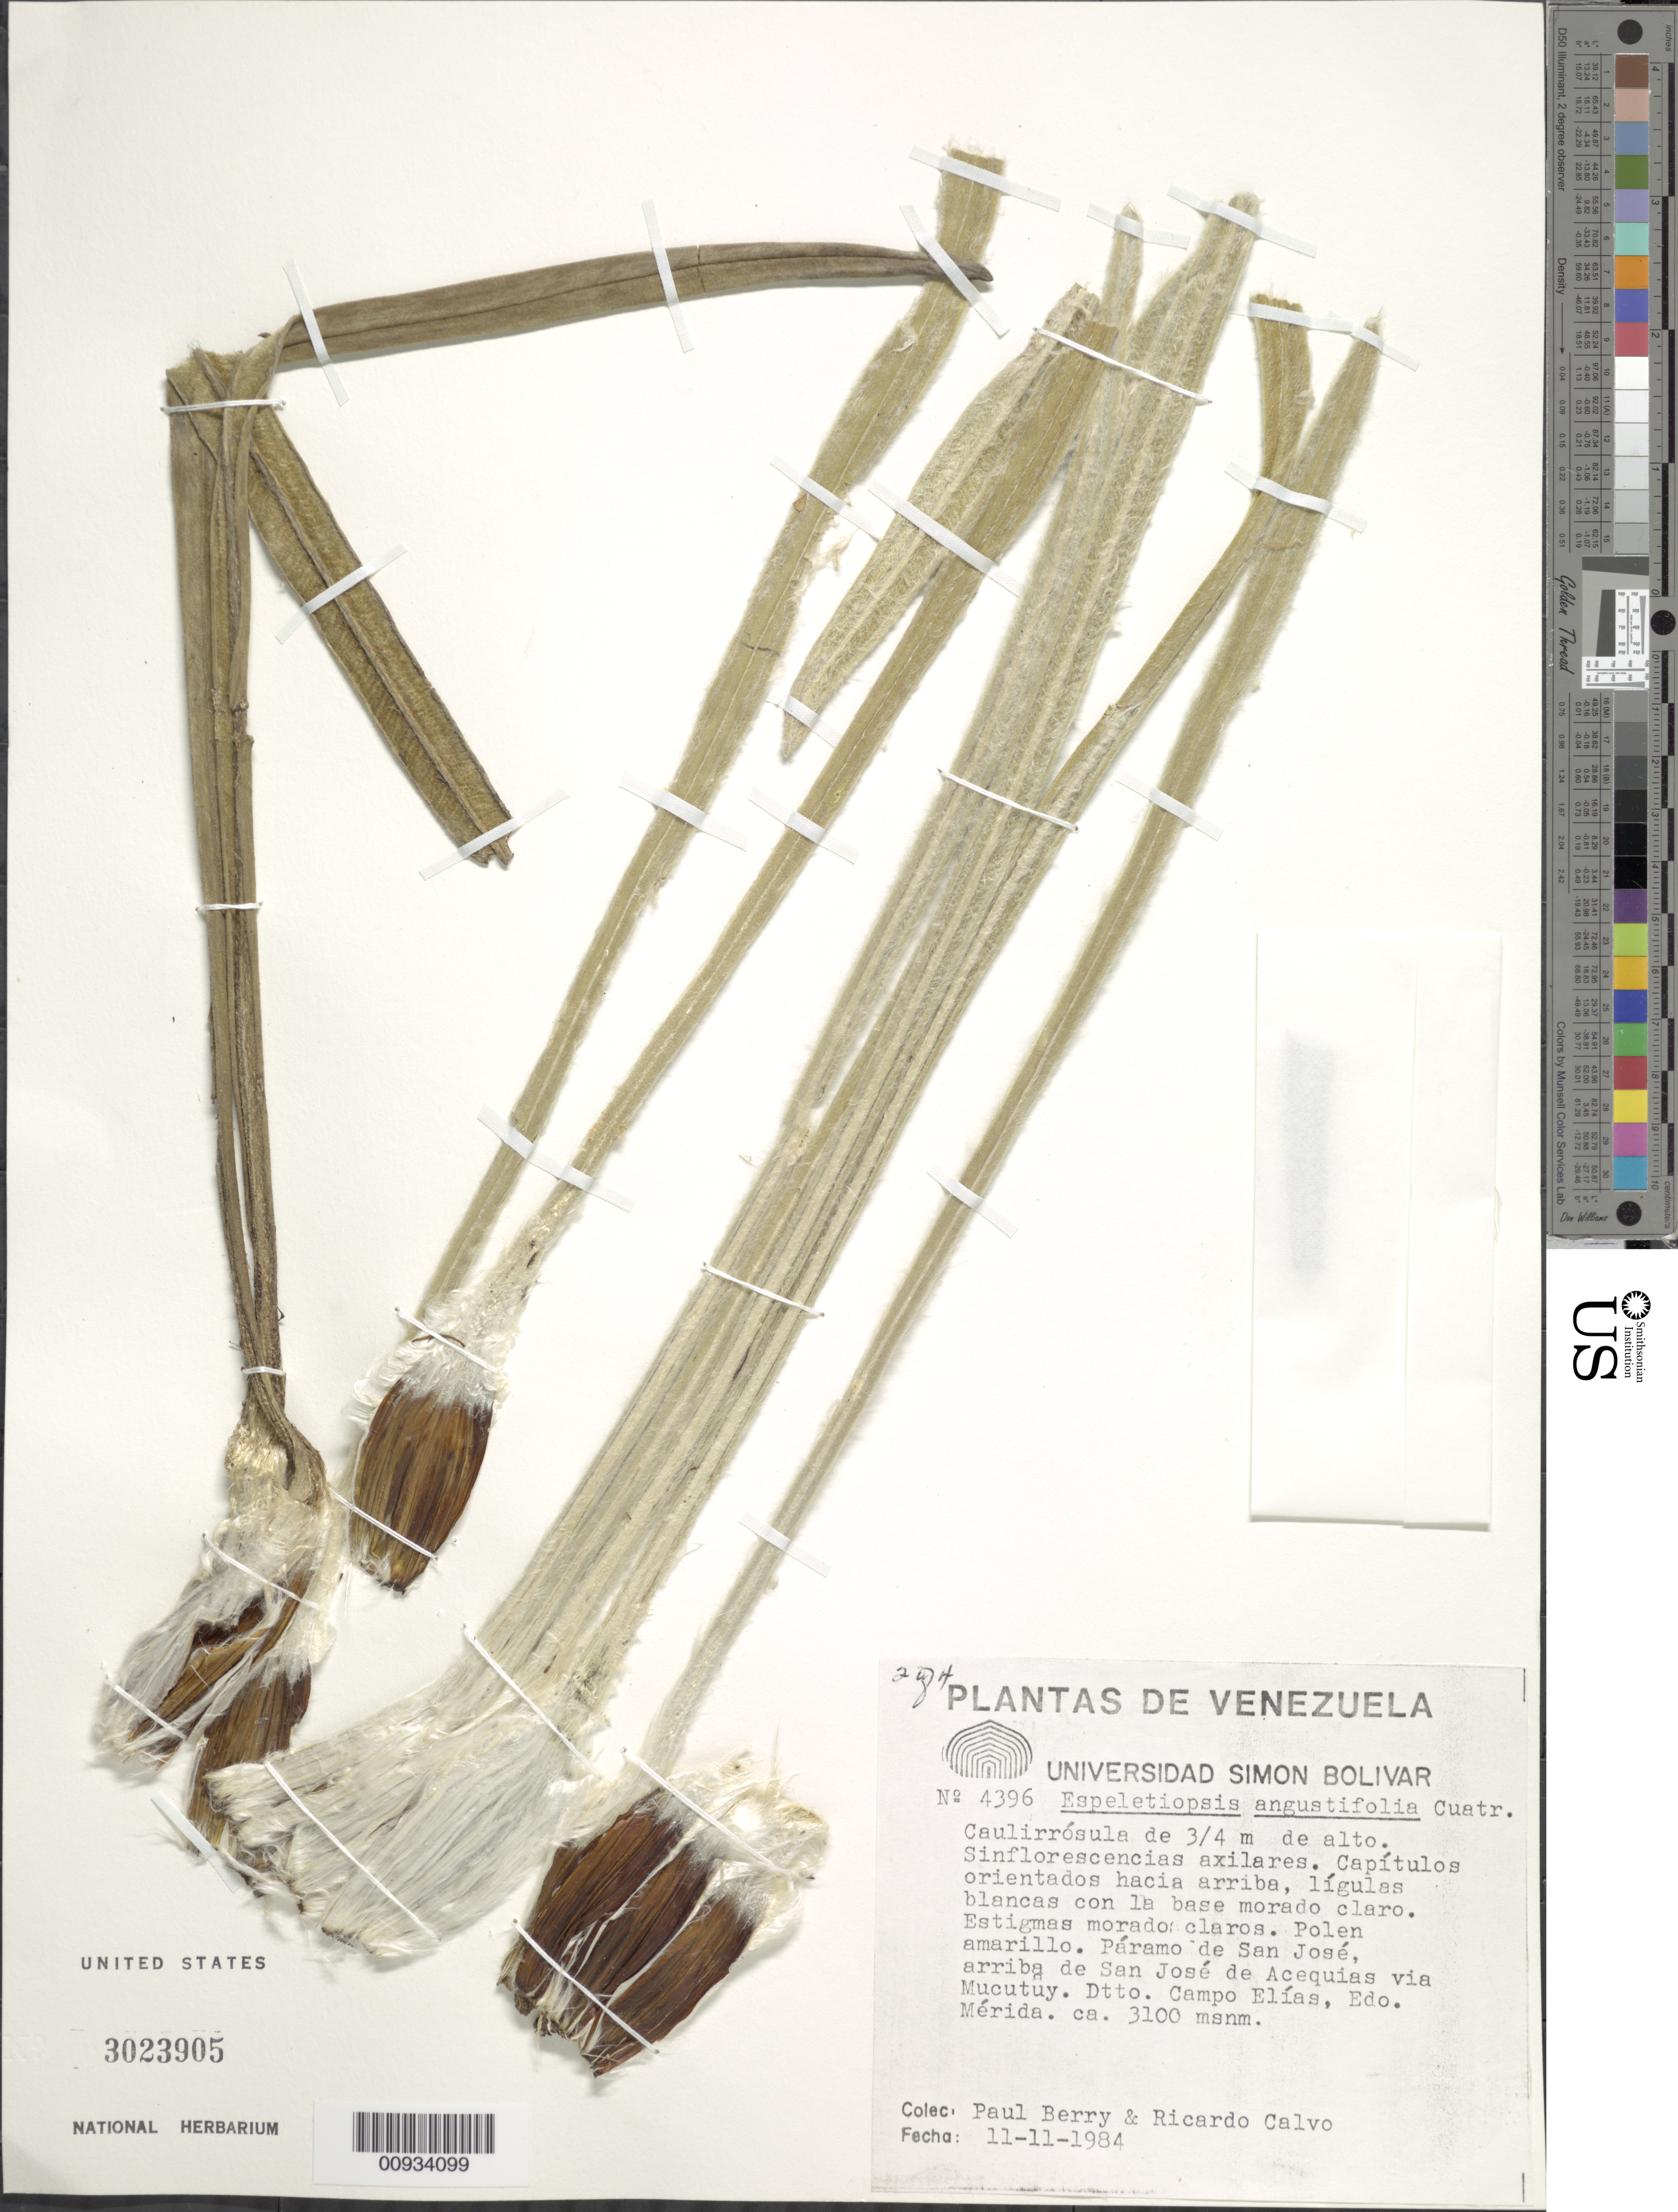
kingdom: Plantae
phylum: Tracheophyta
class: Magnoliopsida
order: Asterales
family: Asteraceae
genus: Espeletiopsis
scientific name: Espeletiopsis angustifolia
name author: (Cuatrec.) Cuatrec.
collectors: P. T. Berry & R. Calvo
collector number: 4396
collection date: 1984-11-11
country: Venezuela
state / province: Mérida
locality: Paramo de San Jose, arriba de San Jose de Acequias via Mucutuy, Dtto. Campo Elias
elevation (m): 3100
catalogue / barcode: US 3023905